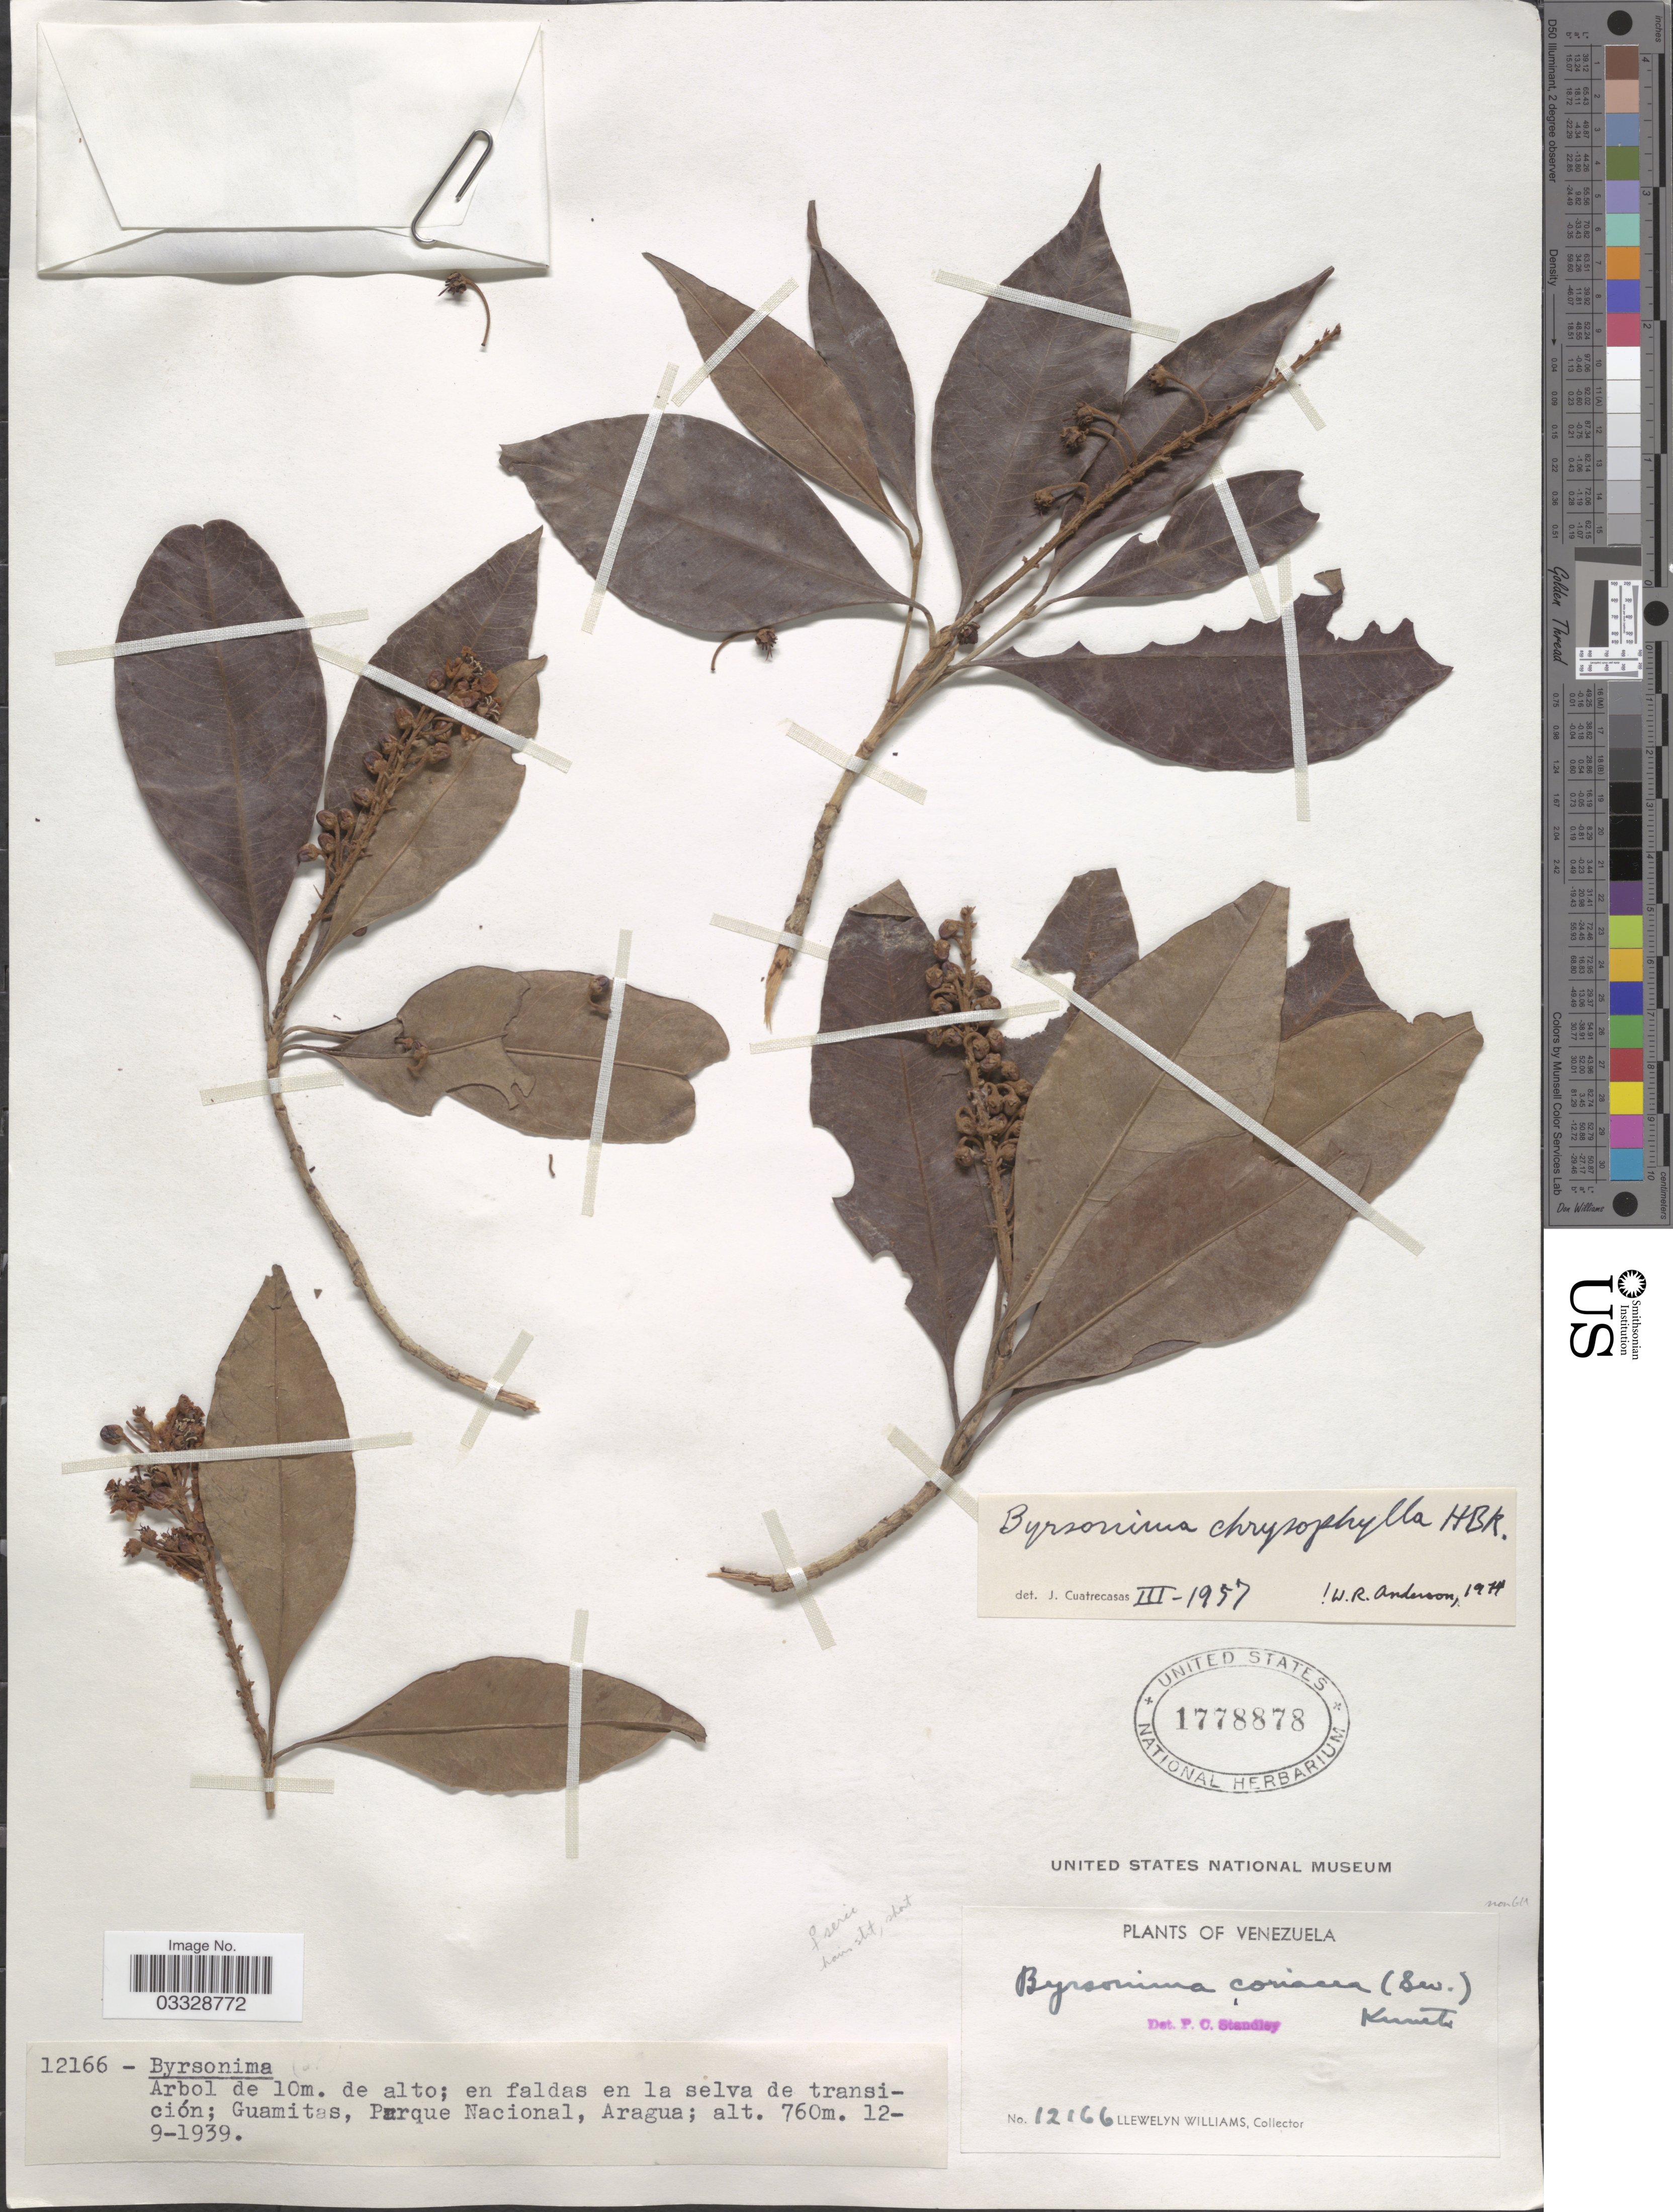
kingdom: Plantae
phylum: Tracheophyta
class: Magnoliopsida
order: Malpighiales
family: Malpighiaceae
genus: Byrsonima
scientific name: Byrsonima chrysophylla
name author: Kunth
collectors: Ll. Williams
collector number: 12166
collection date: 1939-09-12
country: Venezuela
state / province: Aragua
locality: En faldas en la selva de transición; Guamitas, Parque Nacional.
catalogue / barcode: US 1778878